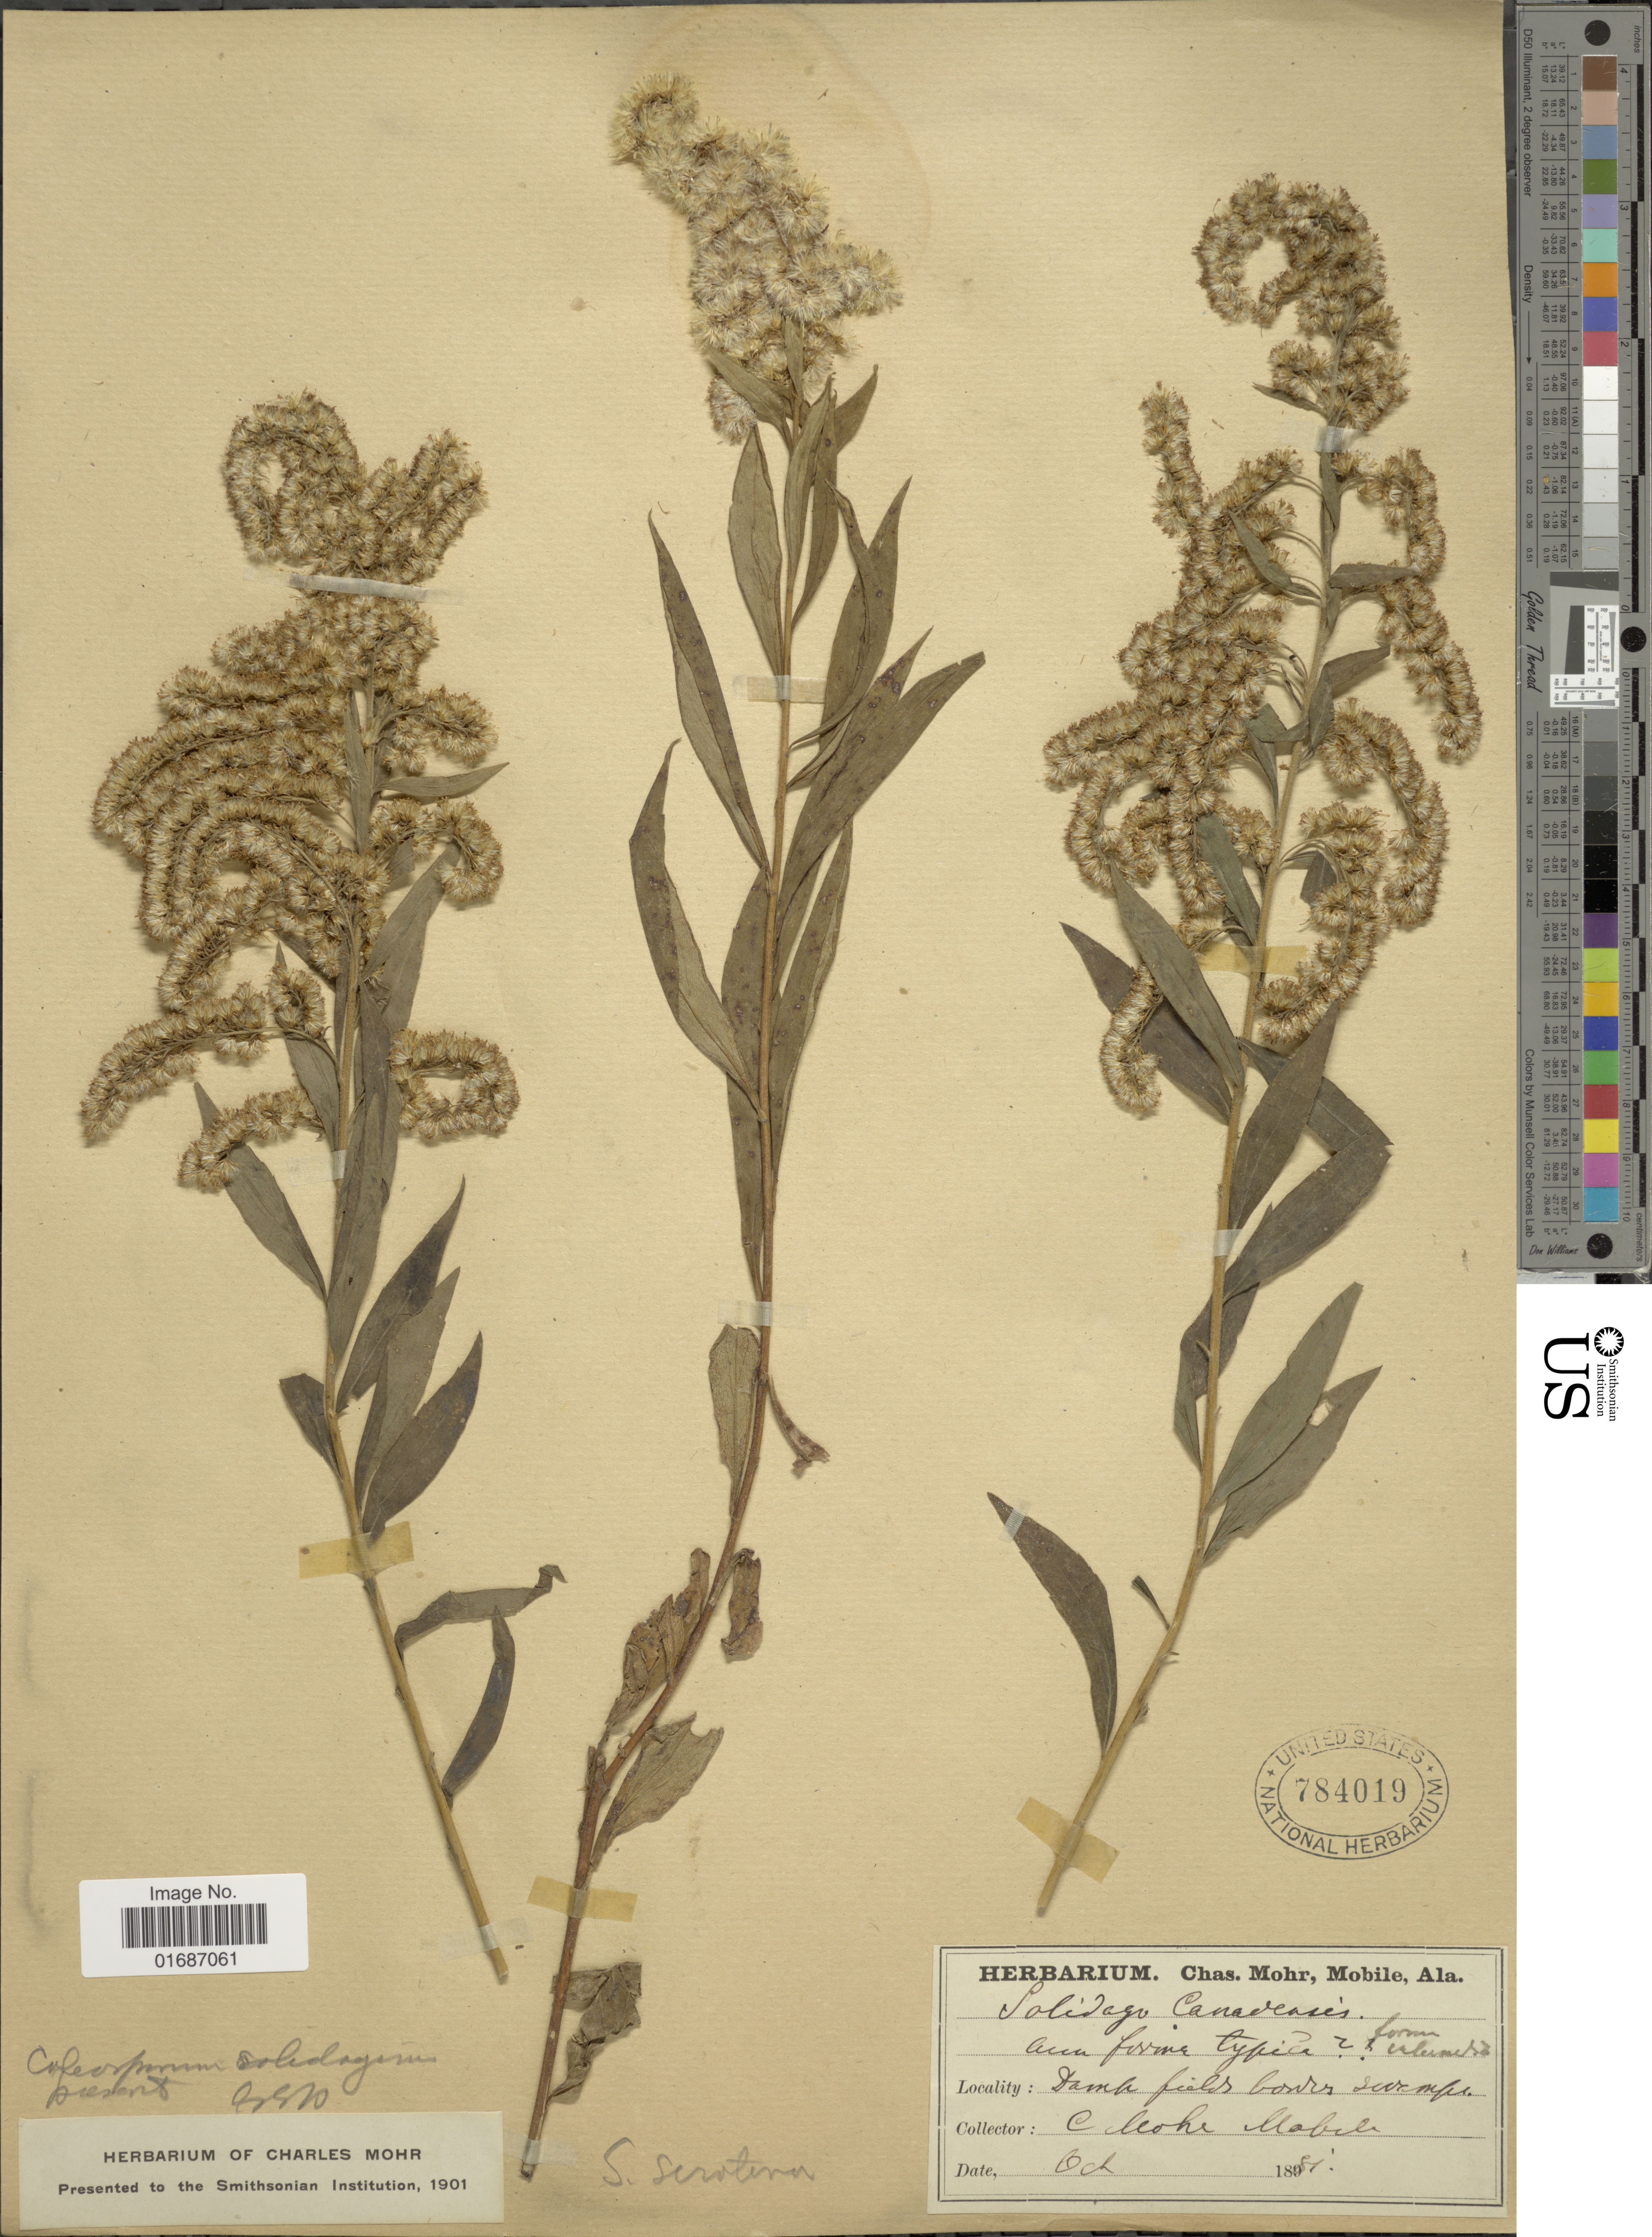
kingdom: Plantae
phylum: Tracheophyta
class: Magnoliopsida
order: Asterales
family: Asteraceae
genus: Solidago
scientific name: Solidago gigantea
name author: Aiton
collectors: Mohr, C. T. (herbarium)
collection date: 1881-10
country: United States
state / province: Alabama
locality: Mobile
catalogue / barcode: US 784019